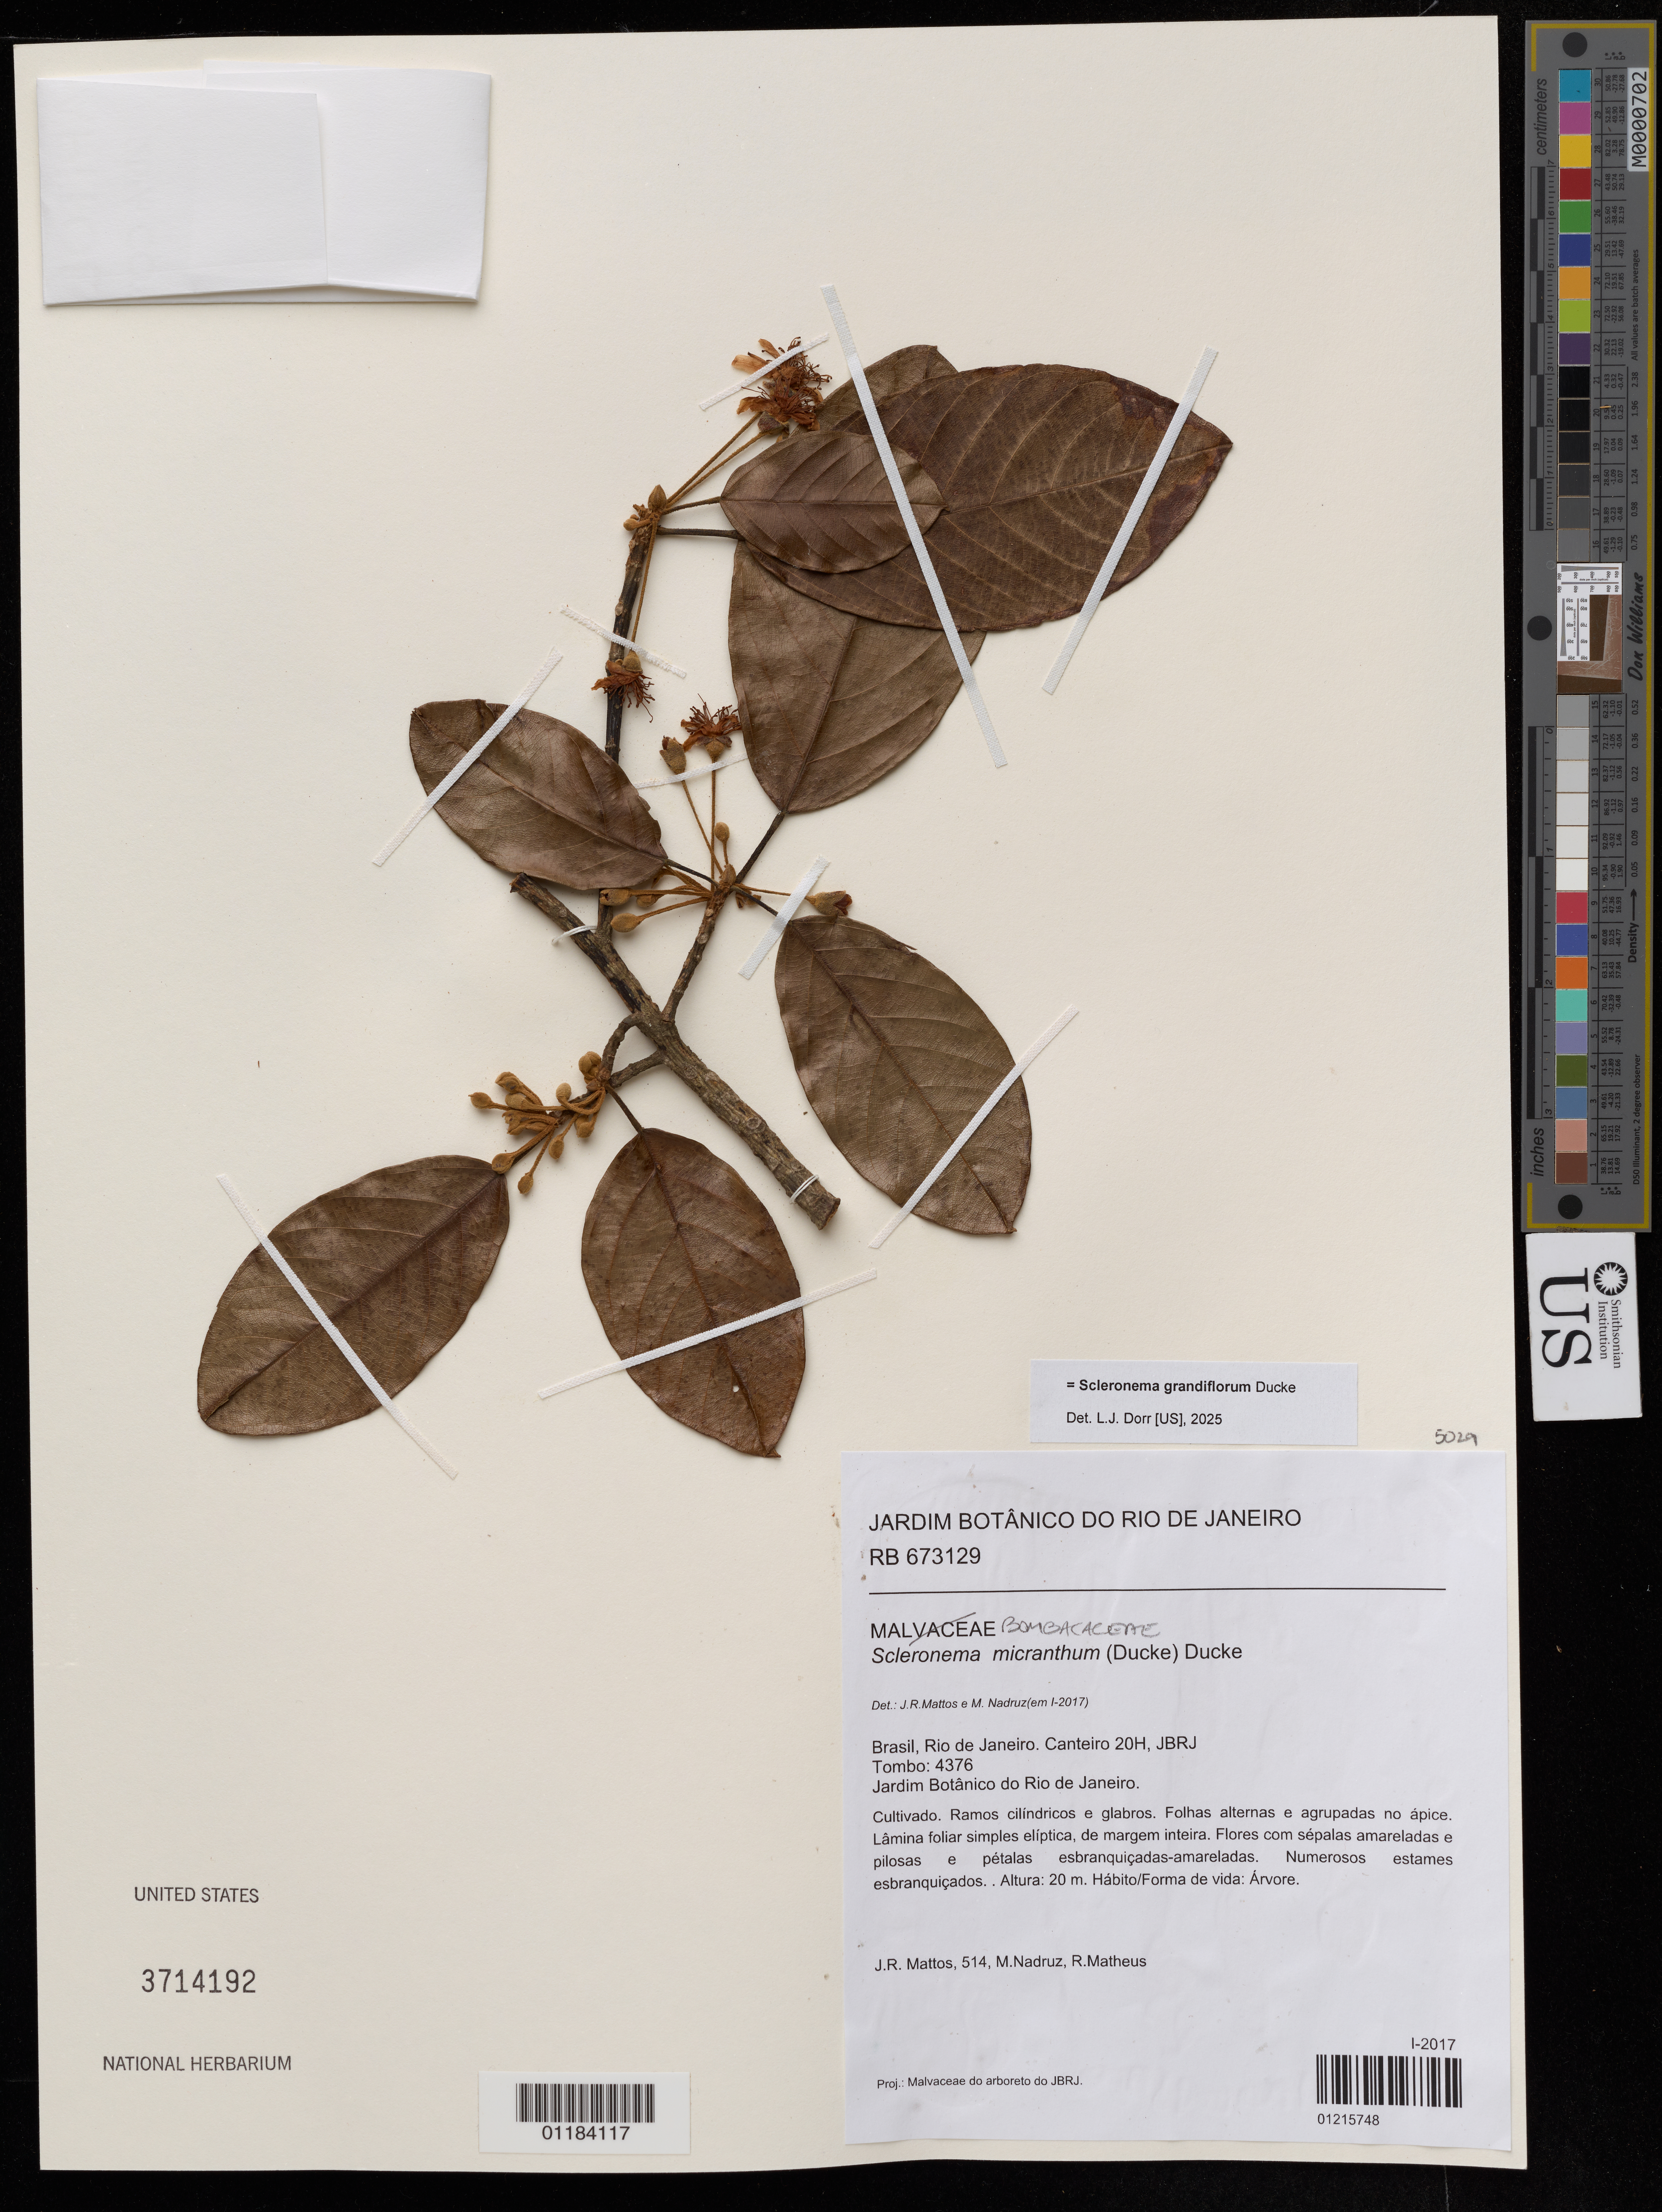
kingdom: Plantae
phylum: Tracheophyta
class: Magnoliopsida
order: Malvales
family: Malvaceae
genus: Scleronema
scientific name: Scleronema grandiflorum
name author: Huber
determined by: Dorr, Laurence J., Curator (BOT), Smithsonian Institution - National Museum of Natural History (UNITED STATES)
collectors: J. R. de Mattos, M. Nadruz & R. Matheus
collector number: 514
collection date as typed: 1 2017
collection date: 2017-01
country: Brazil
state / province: Rio de Janeiro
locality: Canteiro 20H, JBRF; Tombo: 4376; Jardim Botanico de Rio de Janeiro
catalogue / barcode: US 3714192